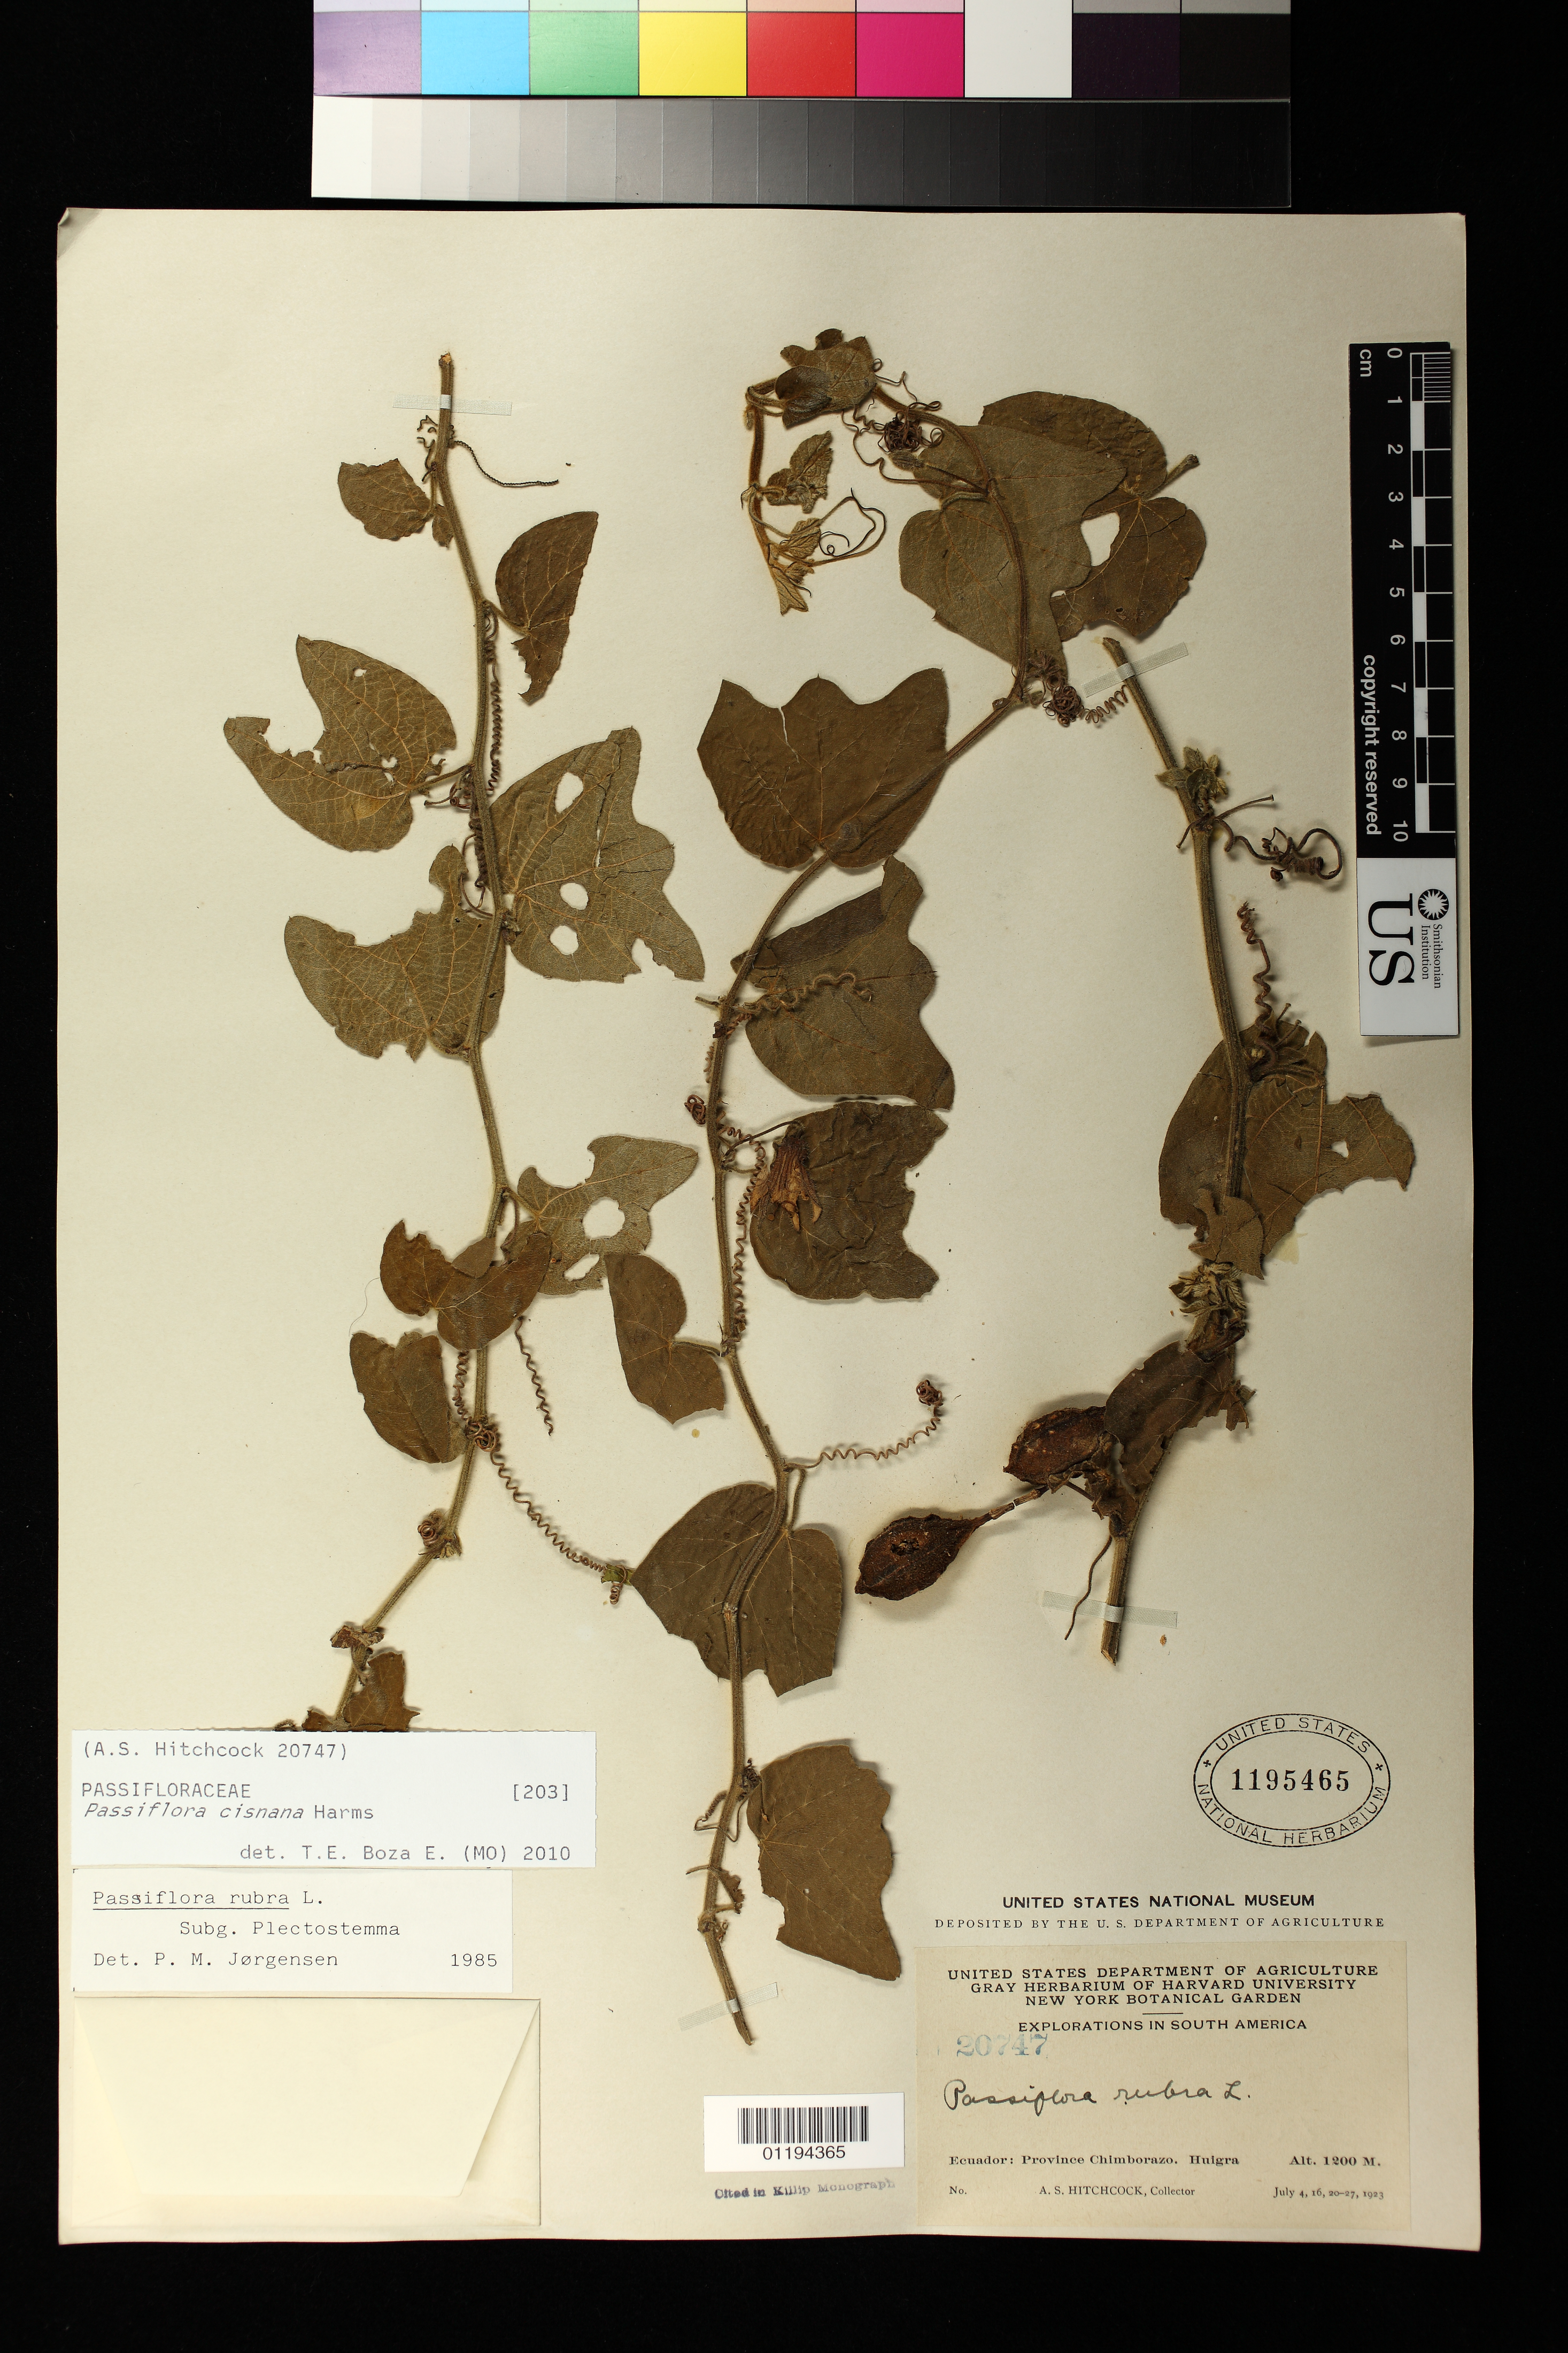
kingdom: Plantae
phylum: Tracheophyta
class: Magnoliopsida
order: Malpighiales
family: Passifloraceae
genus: Passiflora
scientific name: Passiflora cisnana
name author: Harms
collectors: A. S. Hitchcock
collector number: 20747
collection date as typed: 04 Jul 1923 to 27 Jul 1923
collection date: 1923-07-04/1923-07-27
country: Ecuador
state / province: Chimborazo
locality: Ecuador: Province Chimborazo, Hulgra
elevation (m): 1200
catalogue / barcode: US 1195465